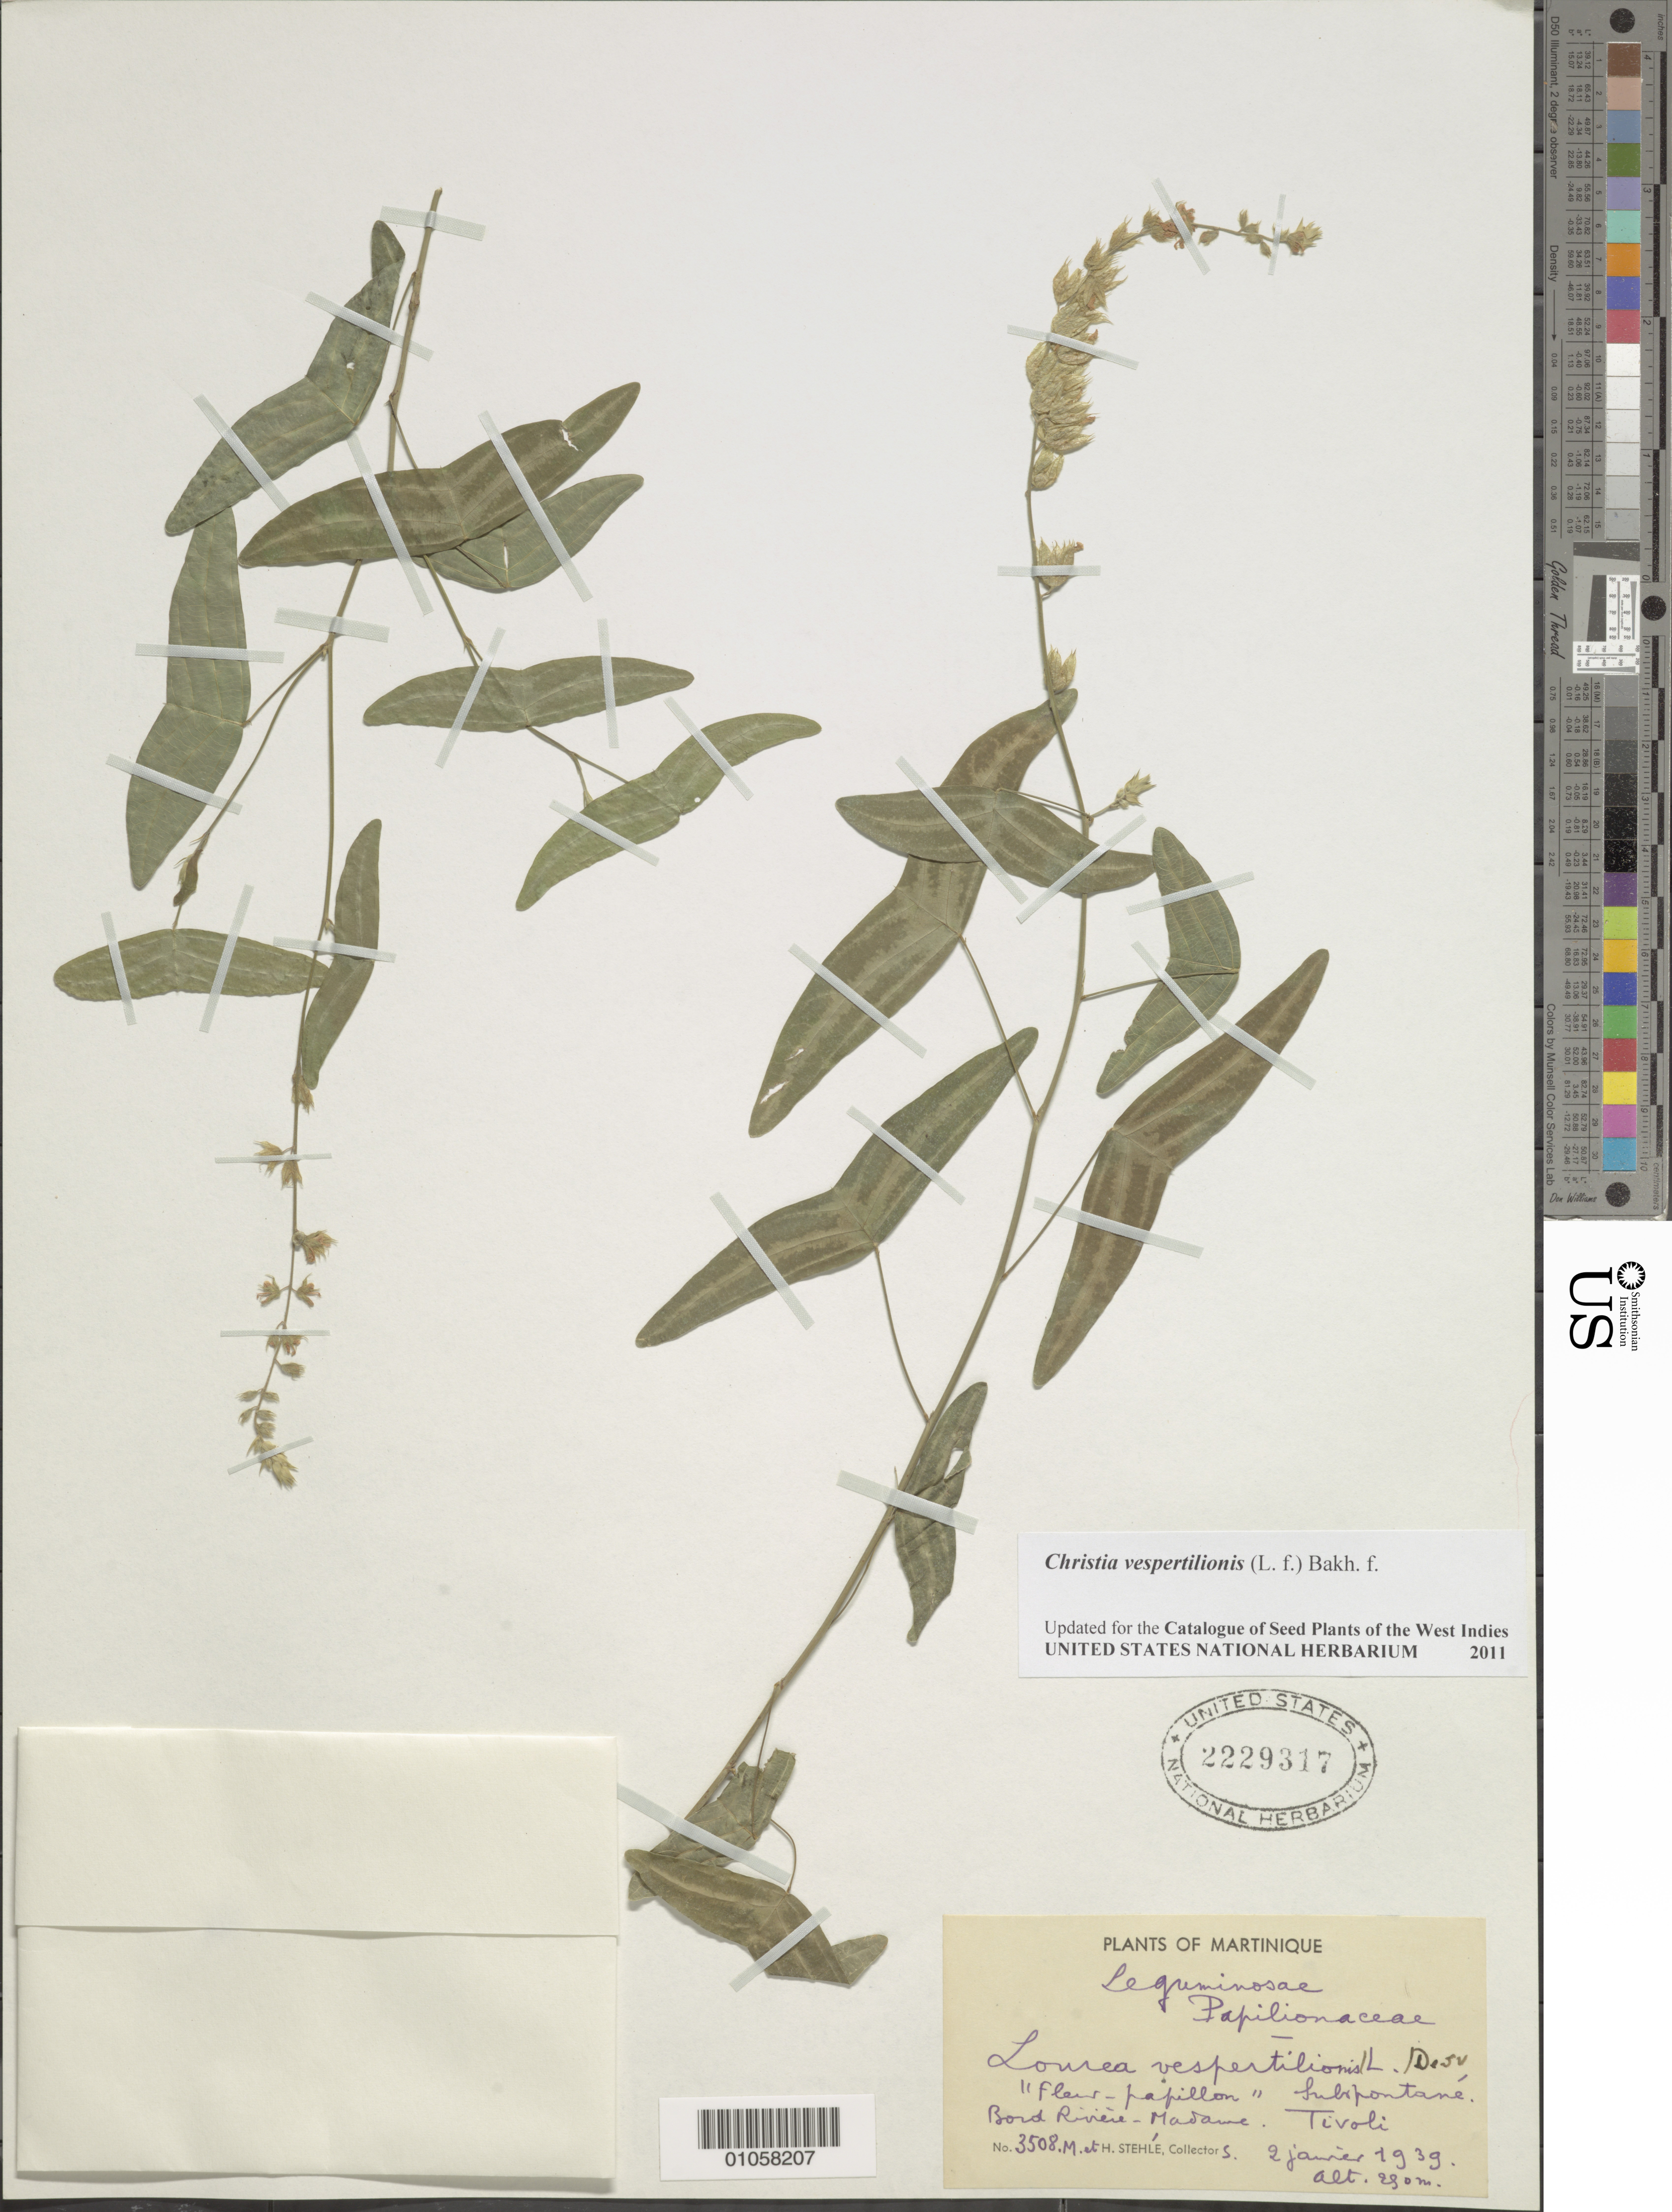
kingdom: Plantae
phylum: Tracheophyta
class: Magnoliopsida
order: Fabales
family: Fabaceae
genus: Christia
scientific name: Christia vespertilionis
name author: (L. f.) Bakh. f.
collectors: H. Stehlé & M. Stehlé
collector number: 3508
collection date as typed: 02 Jan 1939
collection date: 1939-01-02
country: Martinique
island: Martinique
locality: Riv. Madame, Tivoli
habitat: Bord rivière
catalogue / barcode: US 2229317